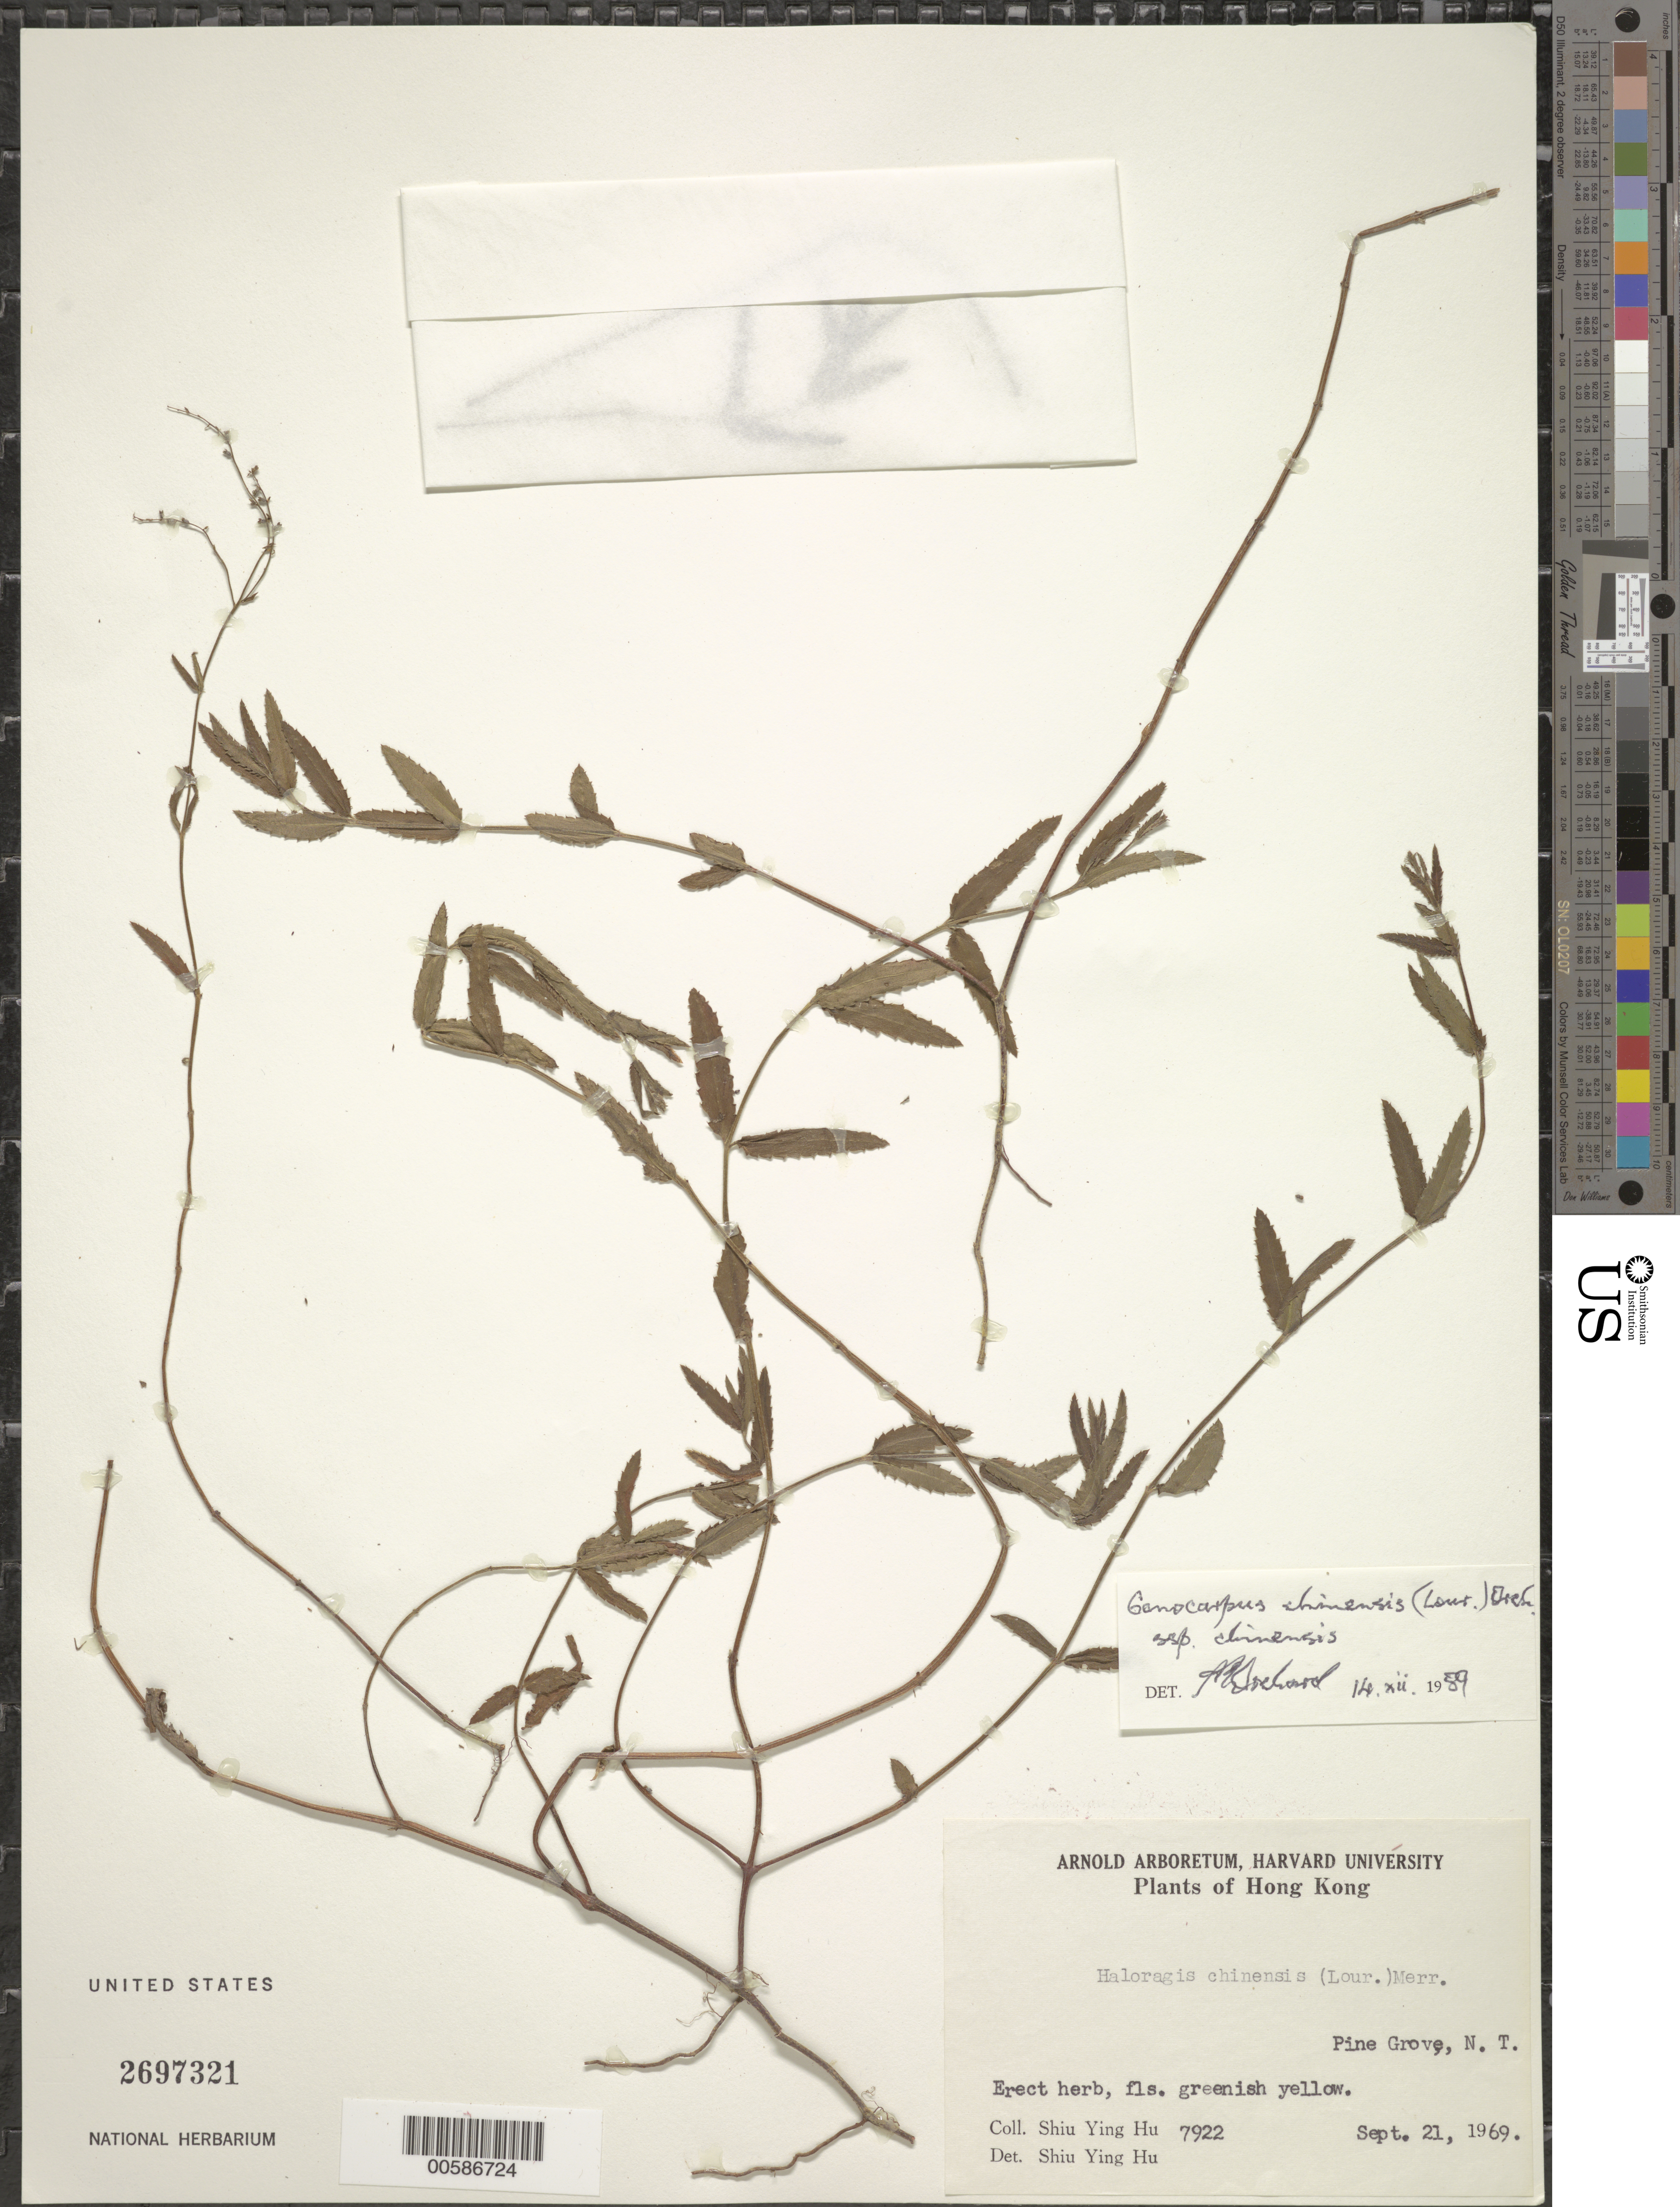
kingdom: Plantae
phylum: Tracheophyta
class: Magnoliopsida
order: Saxifragales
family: Haloragaceae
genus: Gonocarpus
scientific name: Gonocarpus chinensis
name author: (Lour.) Orchard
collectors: S. Y. Hu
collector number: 7922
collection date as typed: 21 Sep 1969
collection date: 1969-09-21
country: China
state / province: Hong Kong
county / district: New Territories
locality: Pine Grove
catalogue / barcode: US 2697321